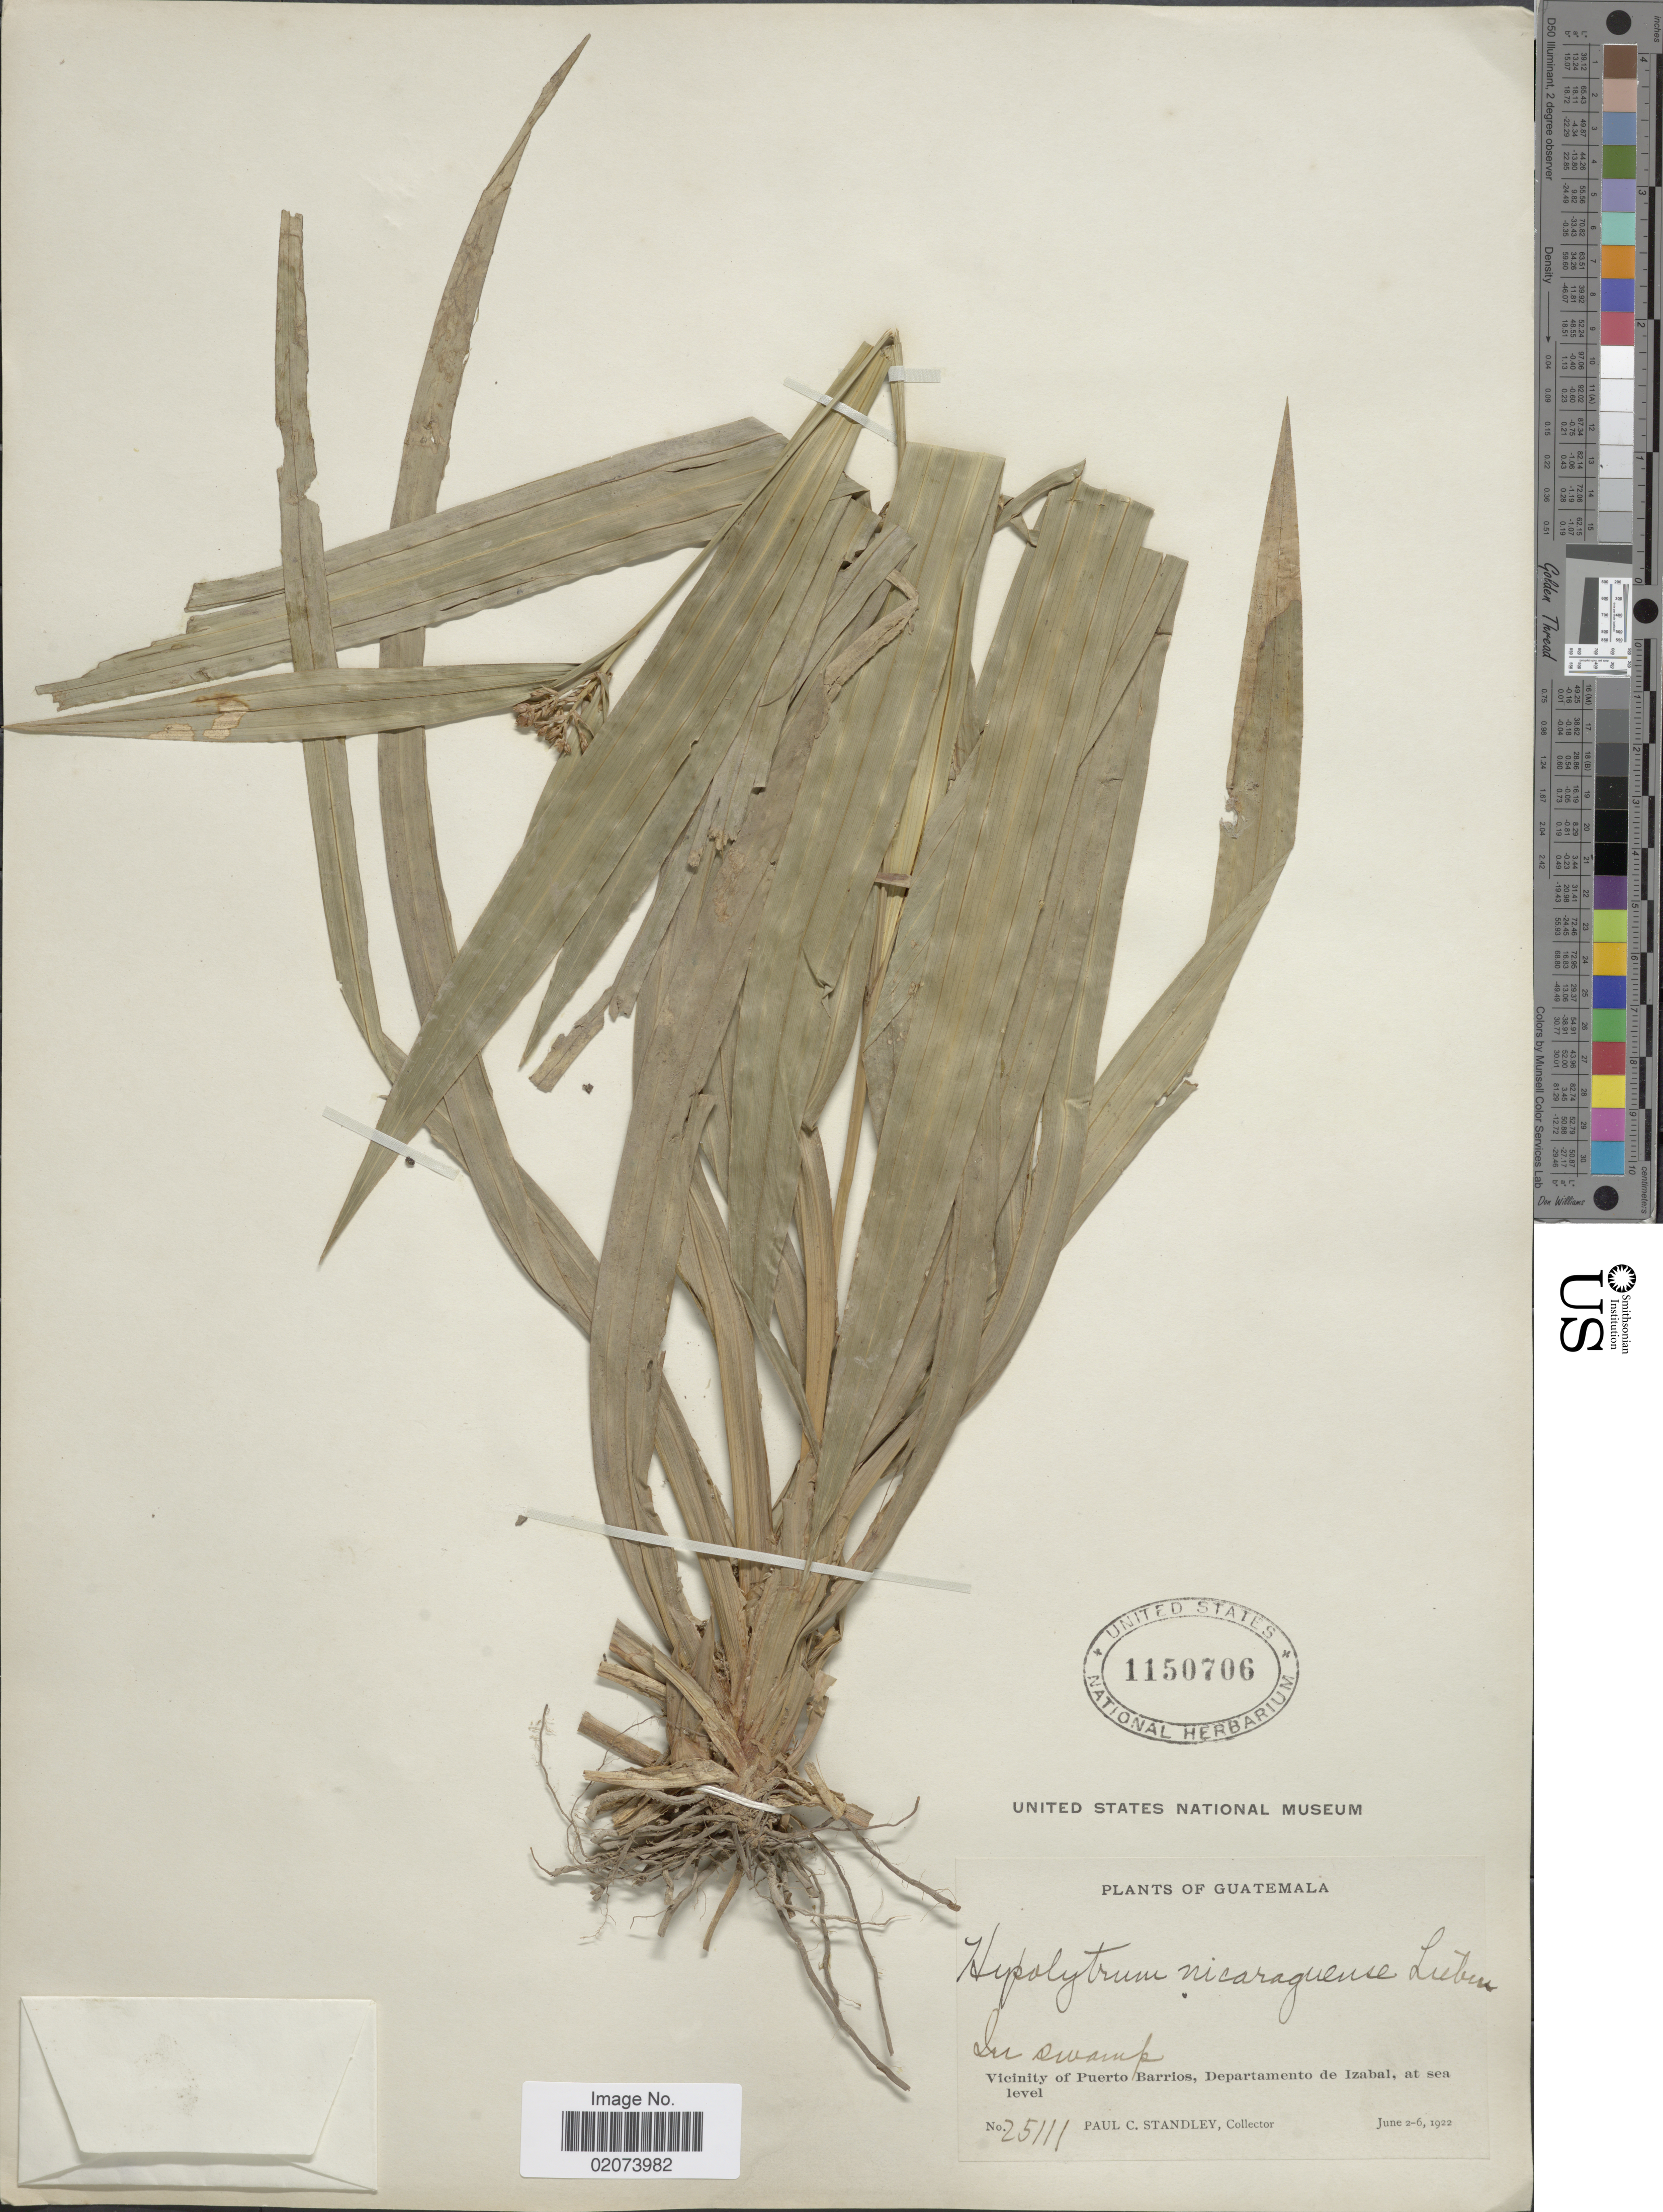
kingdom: Plantae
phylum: Tracheophyta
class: Liliopsida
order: Poales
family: Cyperaceae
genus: Hypolytrum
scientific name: Hypolytrum longifolium subsp. nicaraguense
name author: (Liebm.) T. Koyama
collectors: P. C. Standley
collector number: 25111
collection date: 1922-06-02/1922-06-06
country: Guatemala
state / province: Izabal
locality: Vicinity of Puerto Barrios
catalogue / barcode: US 1150706